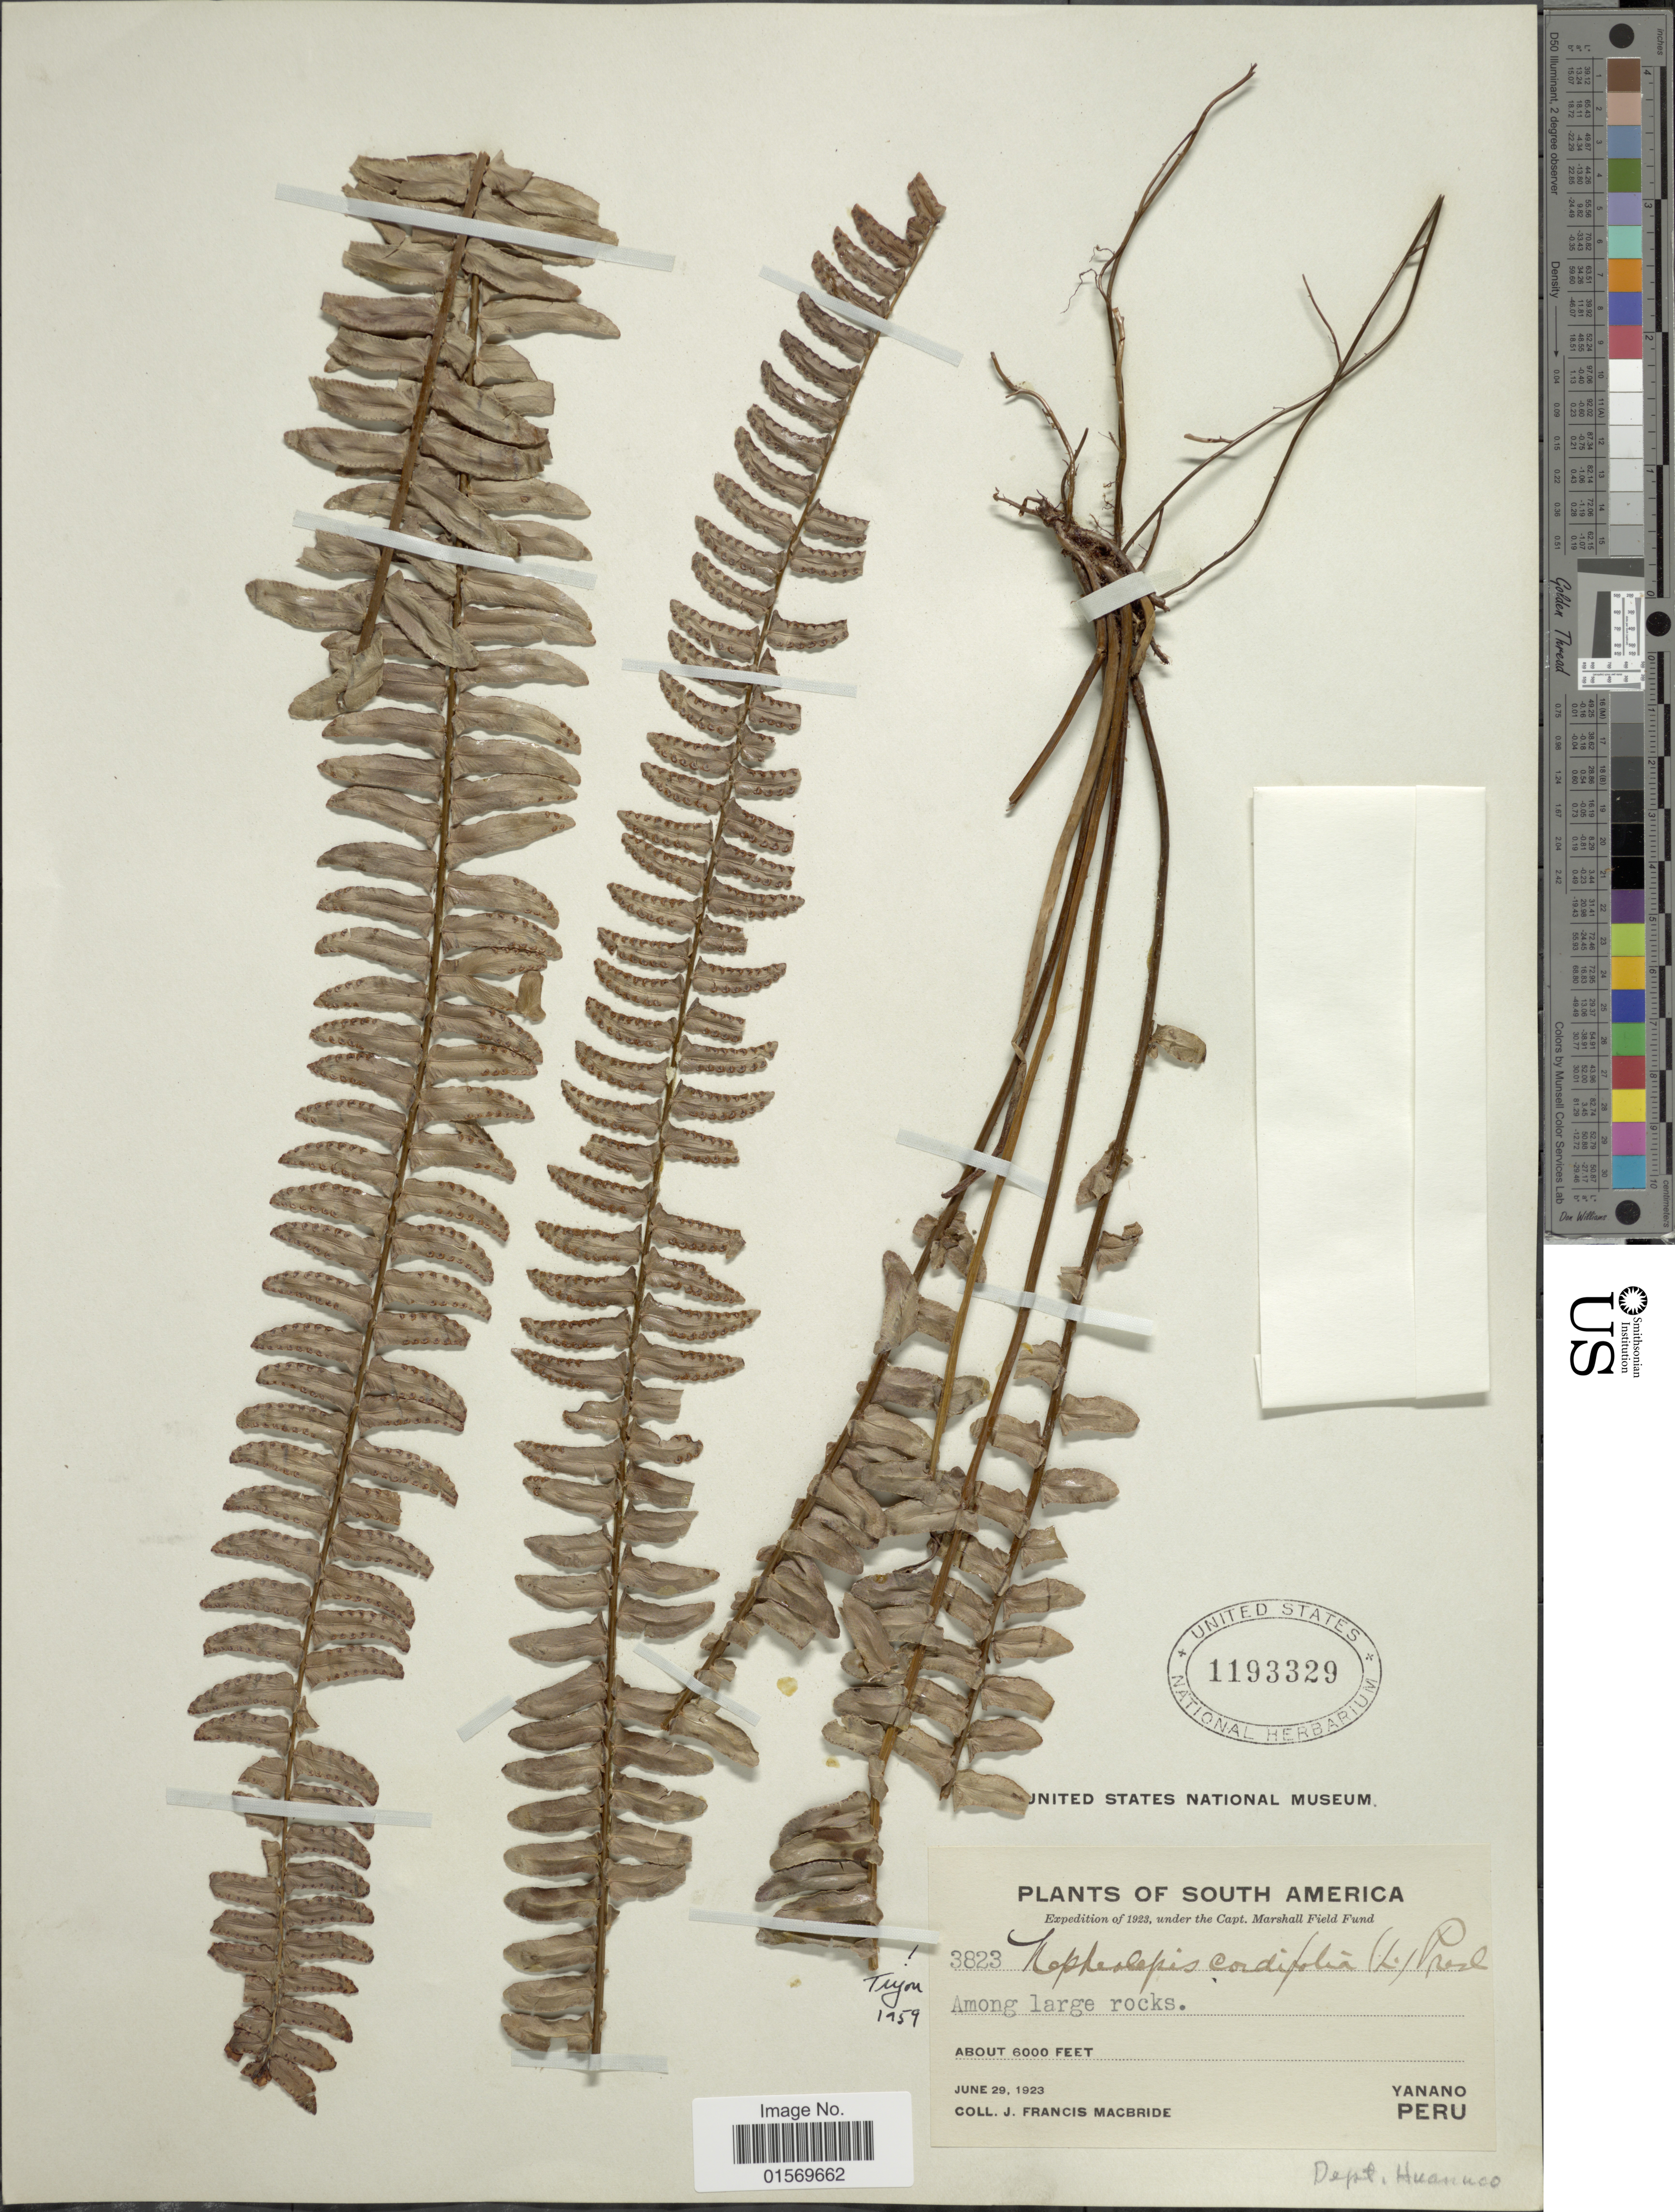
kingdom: Plantae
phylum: Tracheophyta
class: Polypodiopsida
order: Polypodiales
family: Nephrolepidaceae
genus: Nephrolepis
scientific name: Nephrolepis cordifolia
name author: (L.) C. Presl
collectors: J. F. Macbride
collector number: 3823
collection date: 1923-06-29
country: Peru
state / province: Huánuco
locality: Among large rocks, Yanano.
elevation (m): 1829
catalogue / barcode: US 1193329